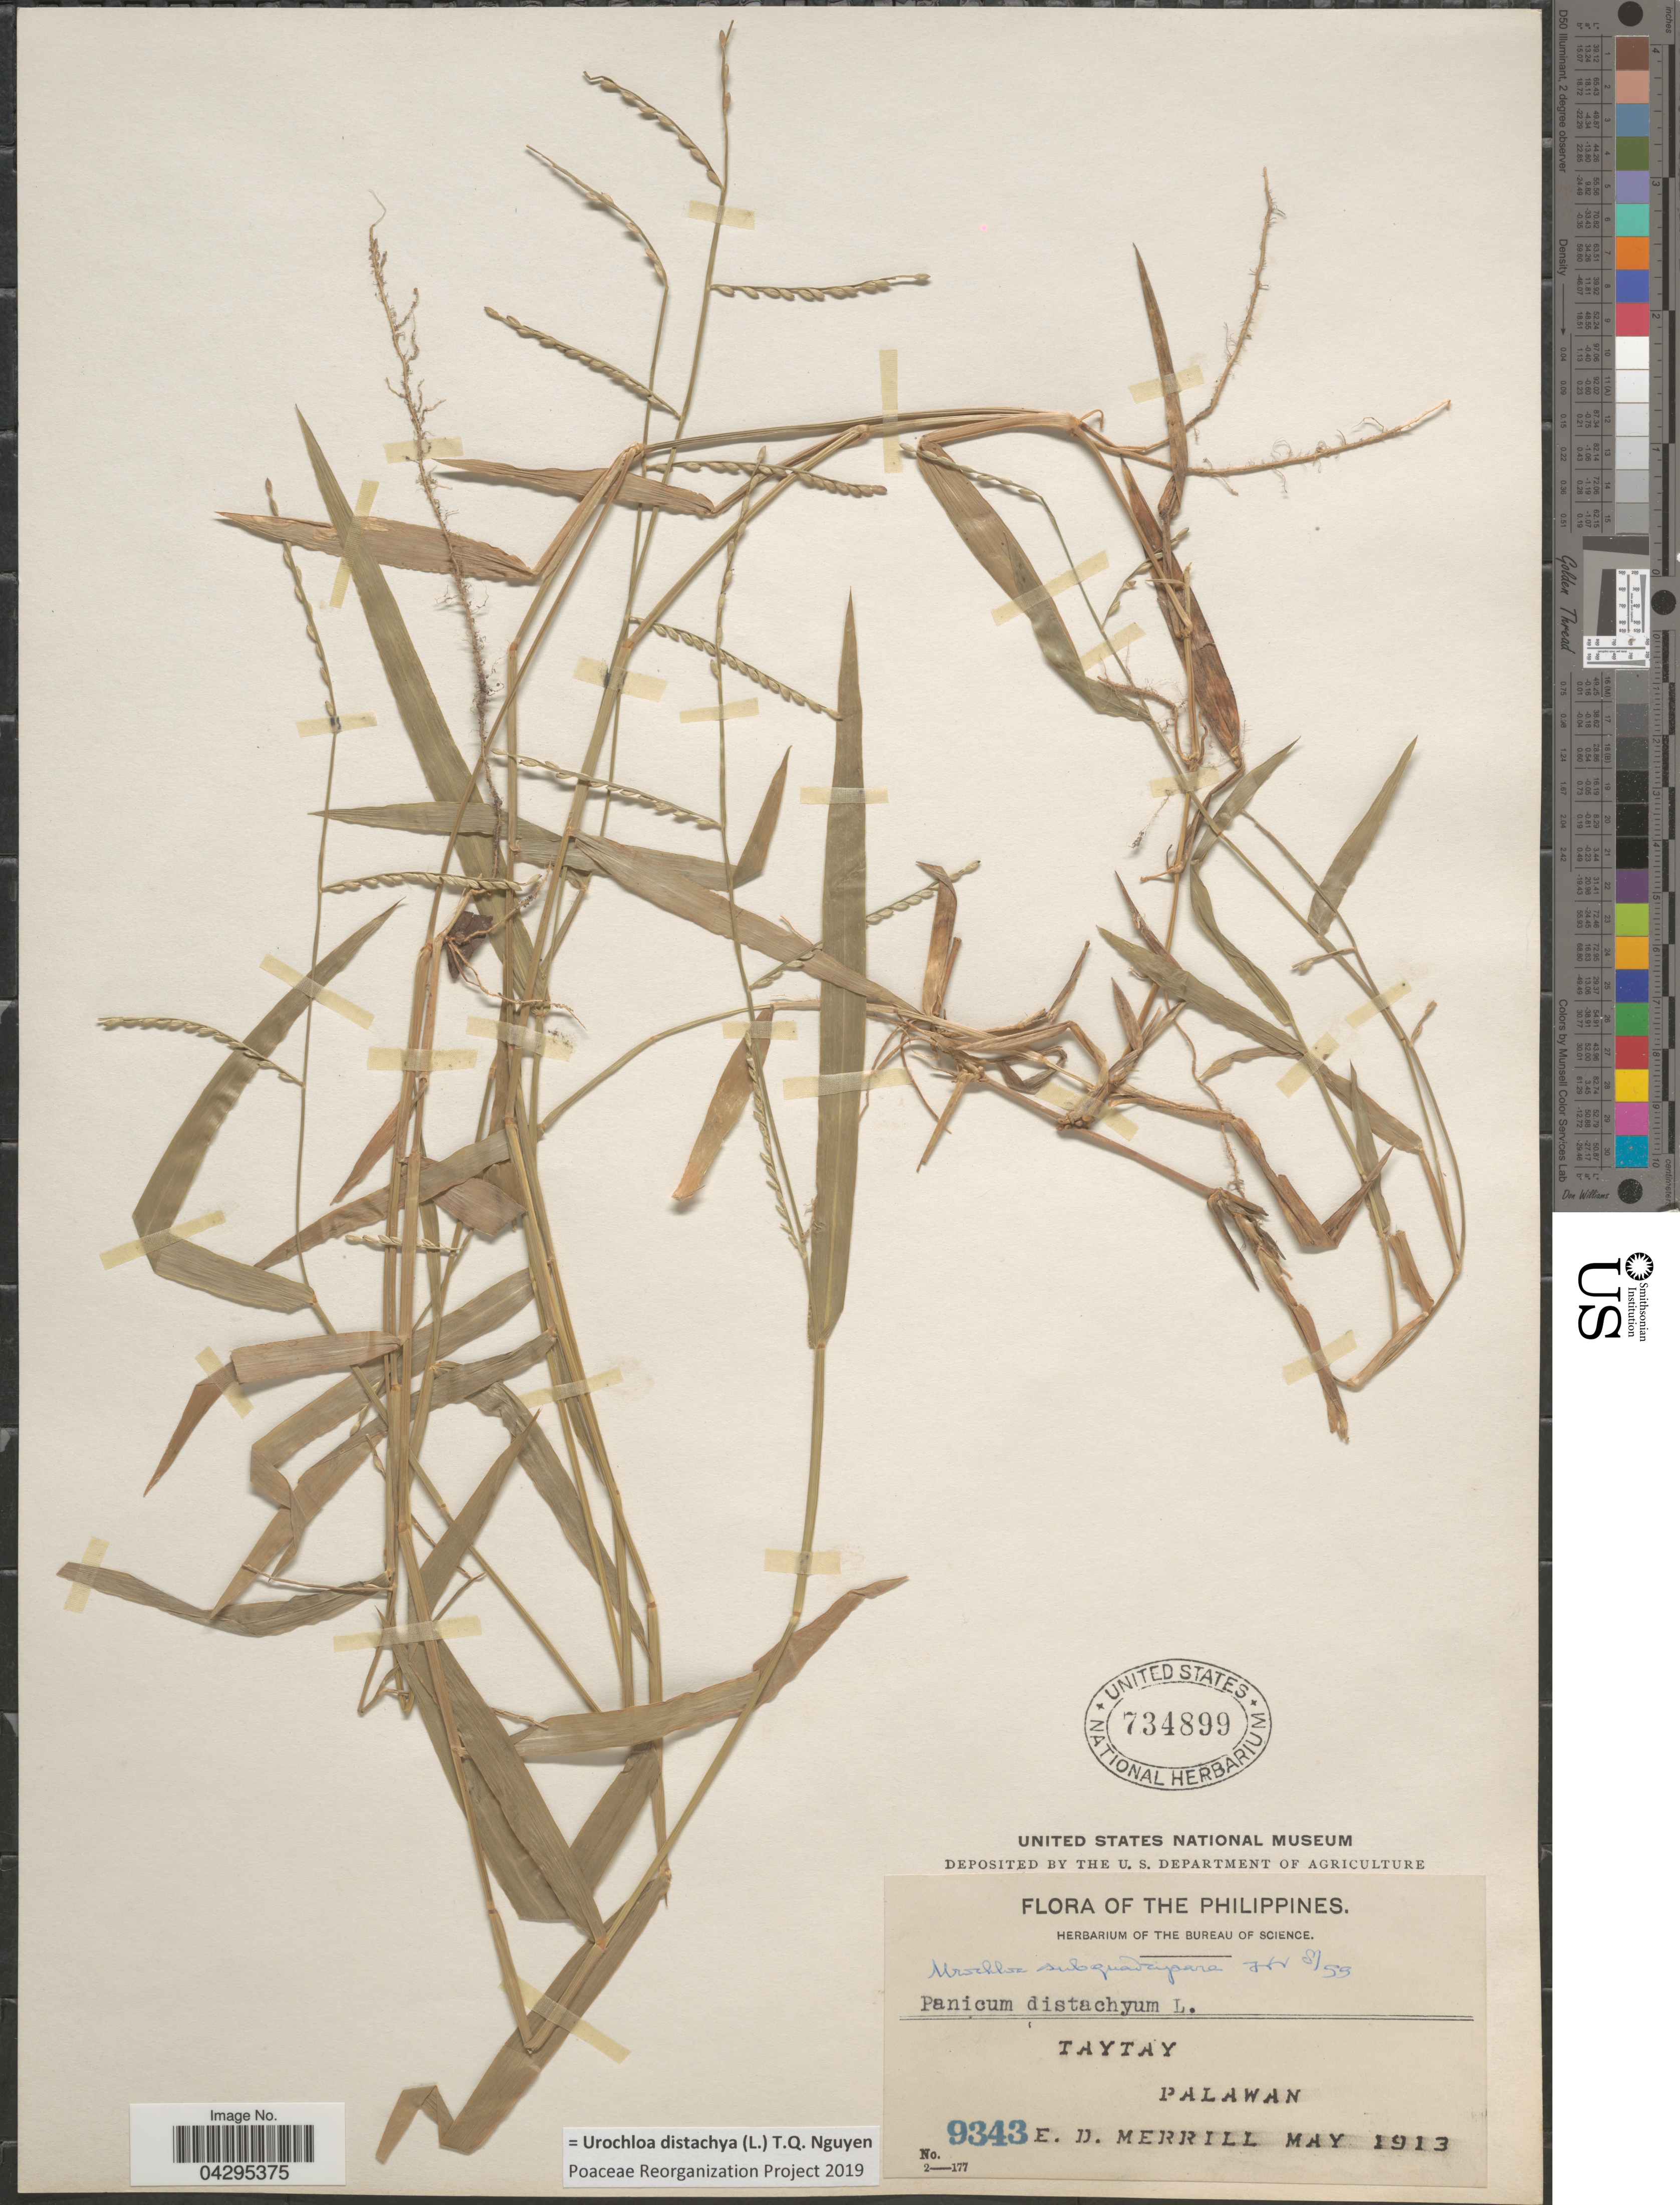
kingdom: Plantae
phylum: Tracheophyta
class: Liliopsida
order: Poales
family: Poaceae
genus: Urochloa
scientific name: Urochloa distachya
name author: (L.) T.Q. Nguyen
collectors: E. D. Merrill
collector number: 9343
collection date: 1913-05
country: Philippines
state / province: Mimaropa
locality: Taytay. Palawan.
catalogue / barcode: US 734899